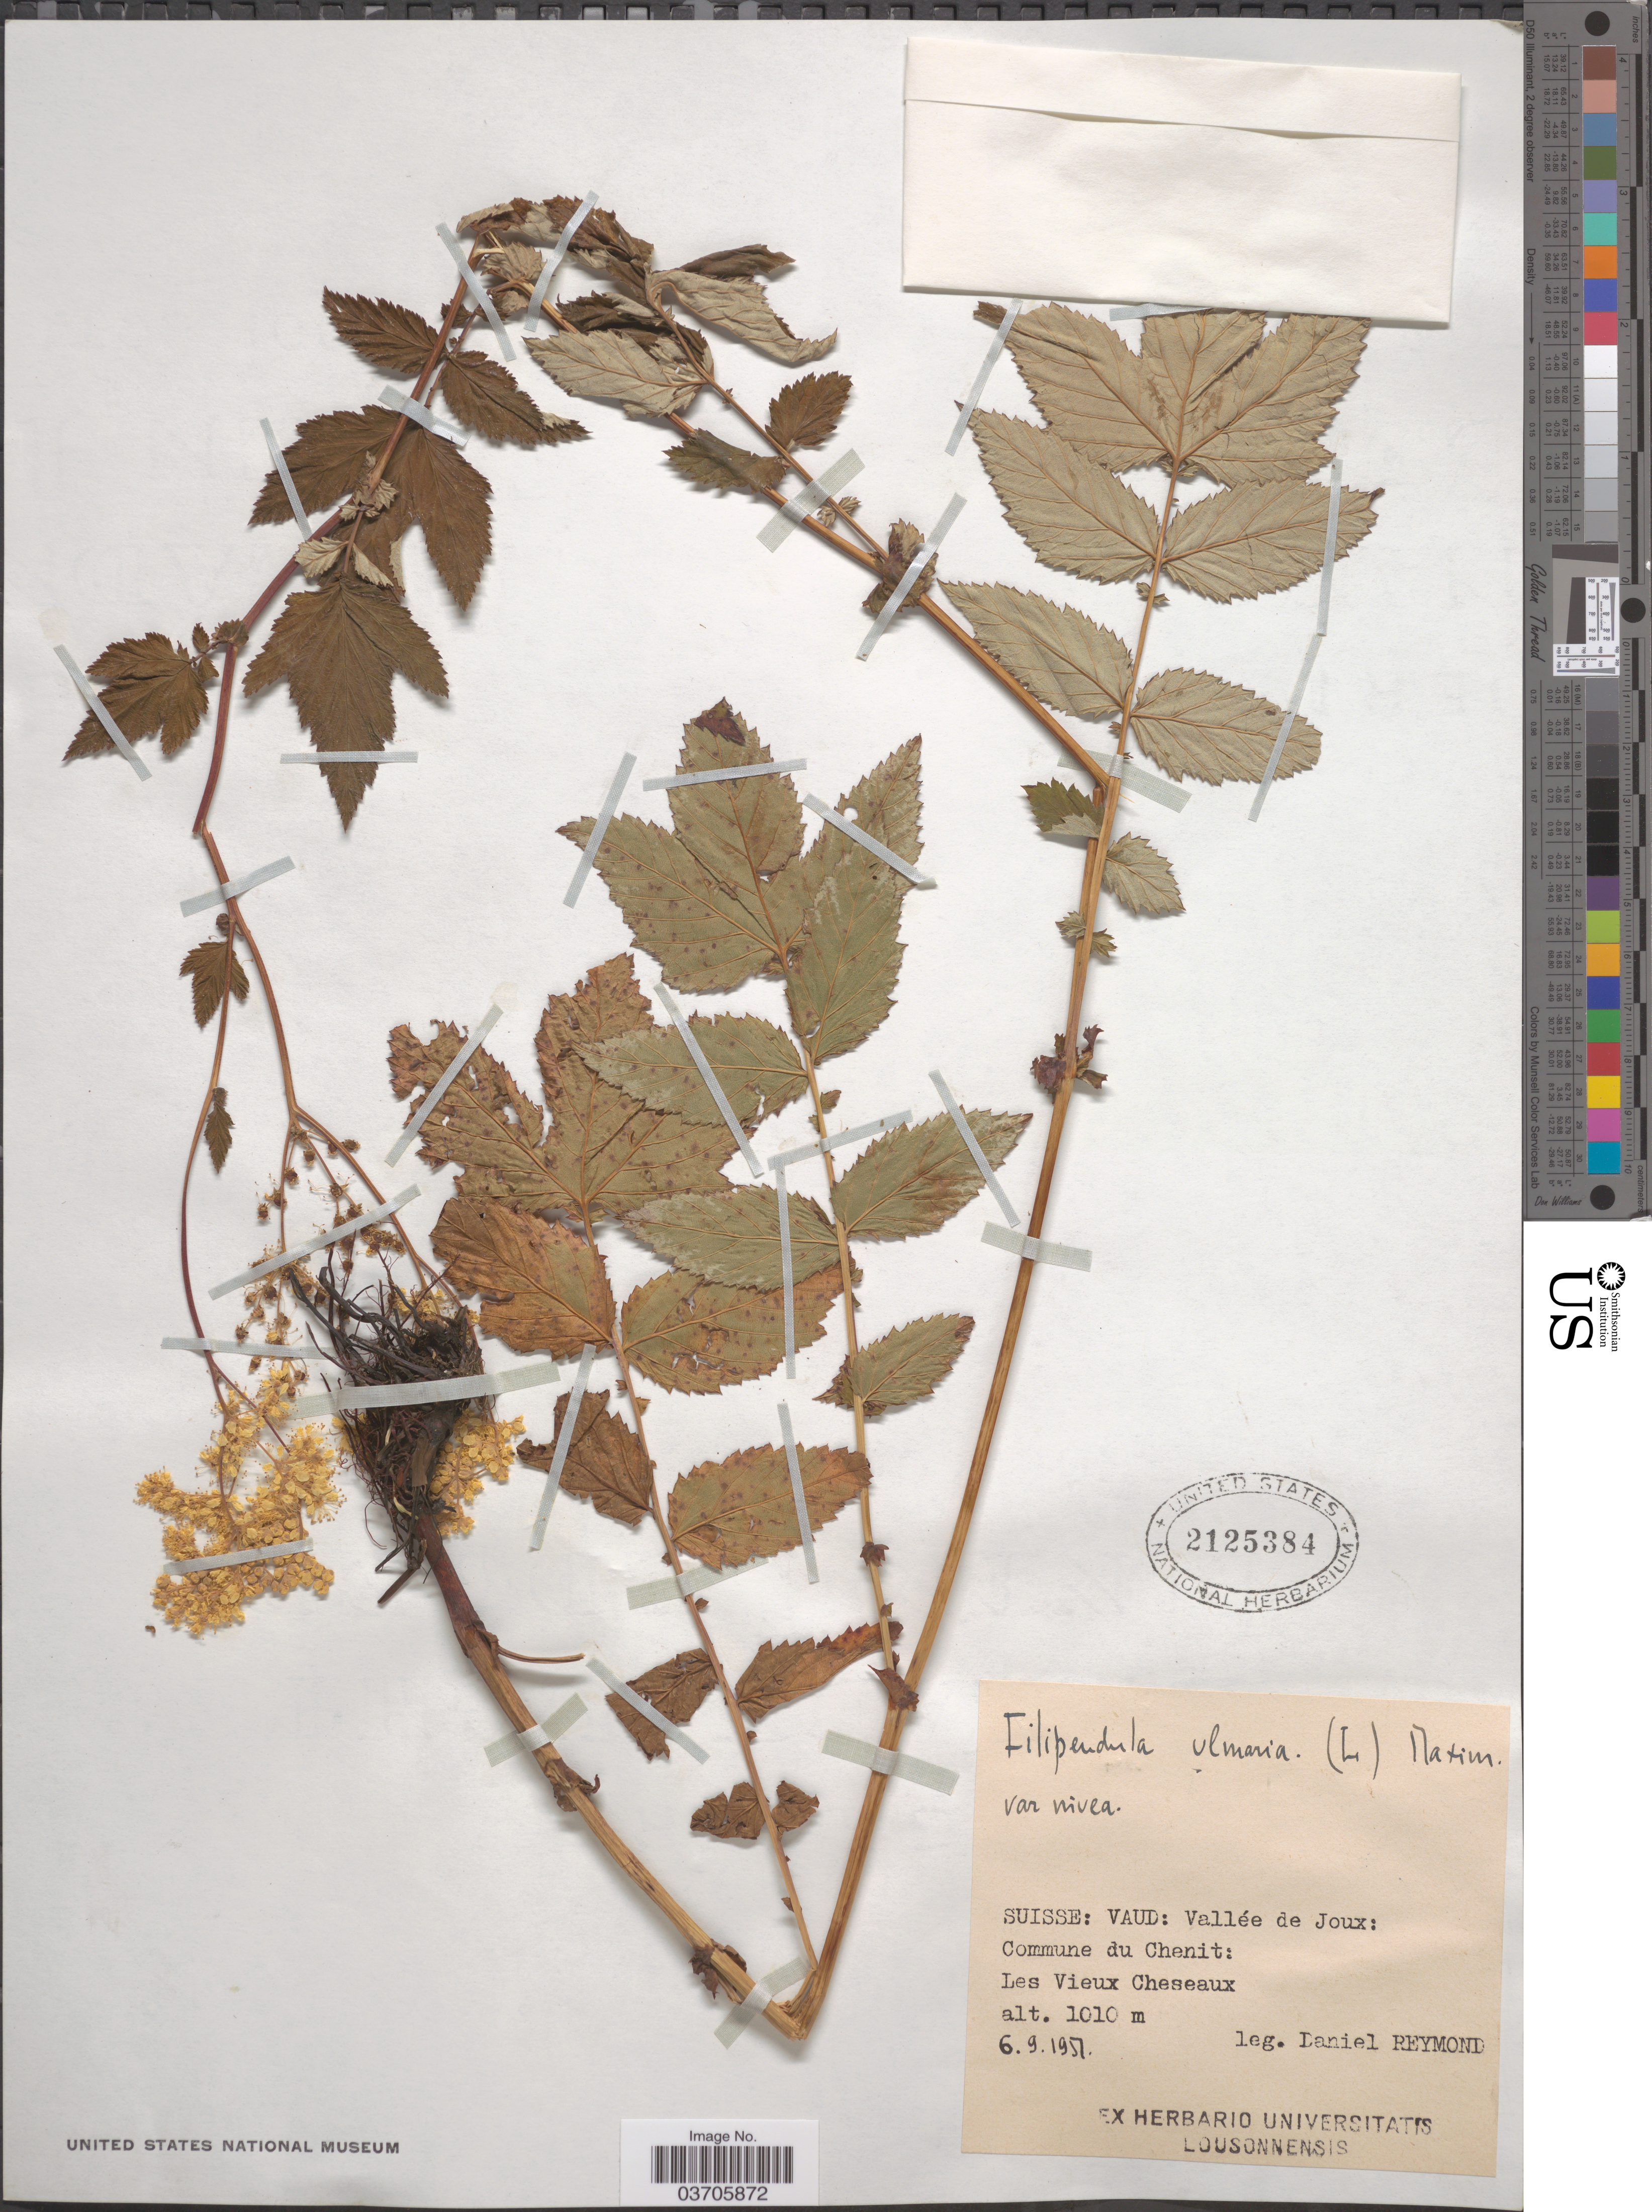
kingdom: Plantae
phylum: Tracheophyta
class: Magnoliopsida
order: Rosales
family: Rosaceae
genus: Filipendula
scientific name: Filipendula ulmaria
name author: (L.) Maxim.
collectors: D. Reymond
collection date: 1951-09-06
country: Switzerland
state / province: Vaud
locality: Suisse: Vallée de Joux: Commune du Chenit: Les Vieux Cheseaux.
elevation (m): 1010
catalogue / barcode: US 2125384